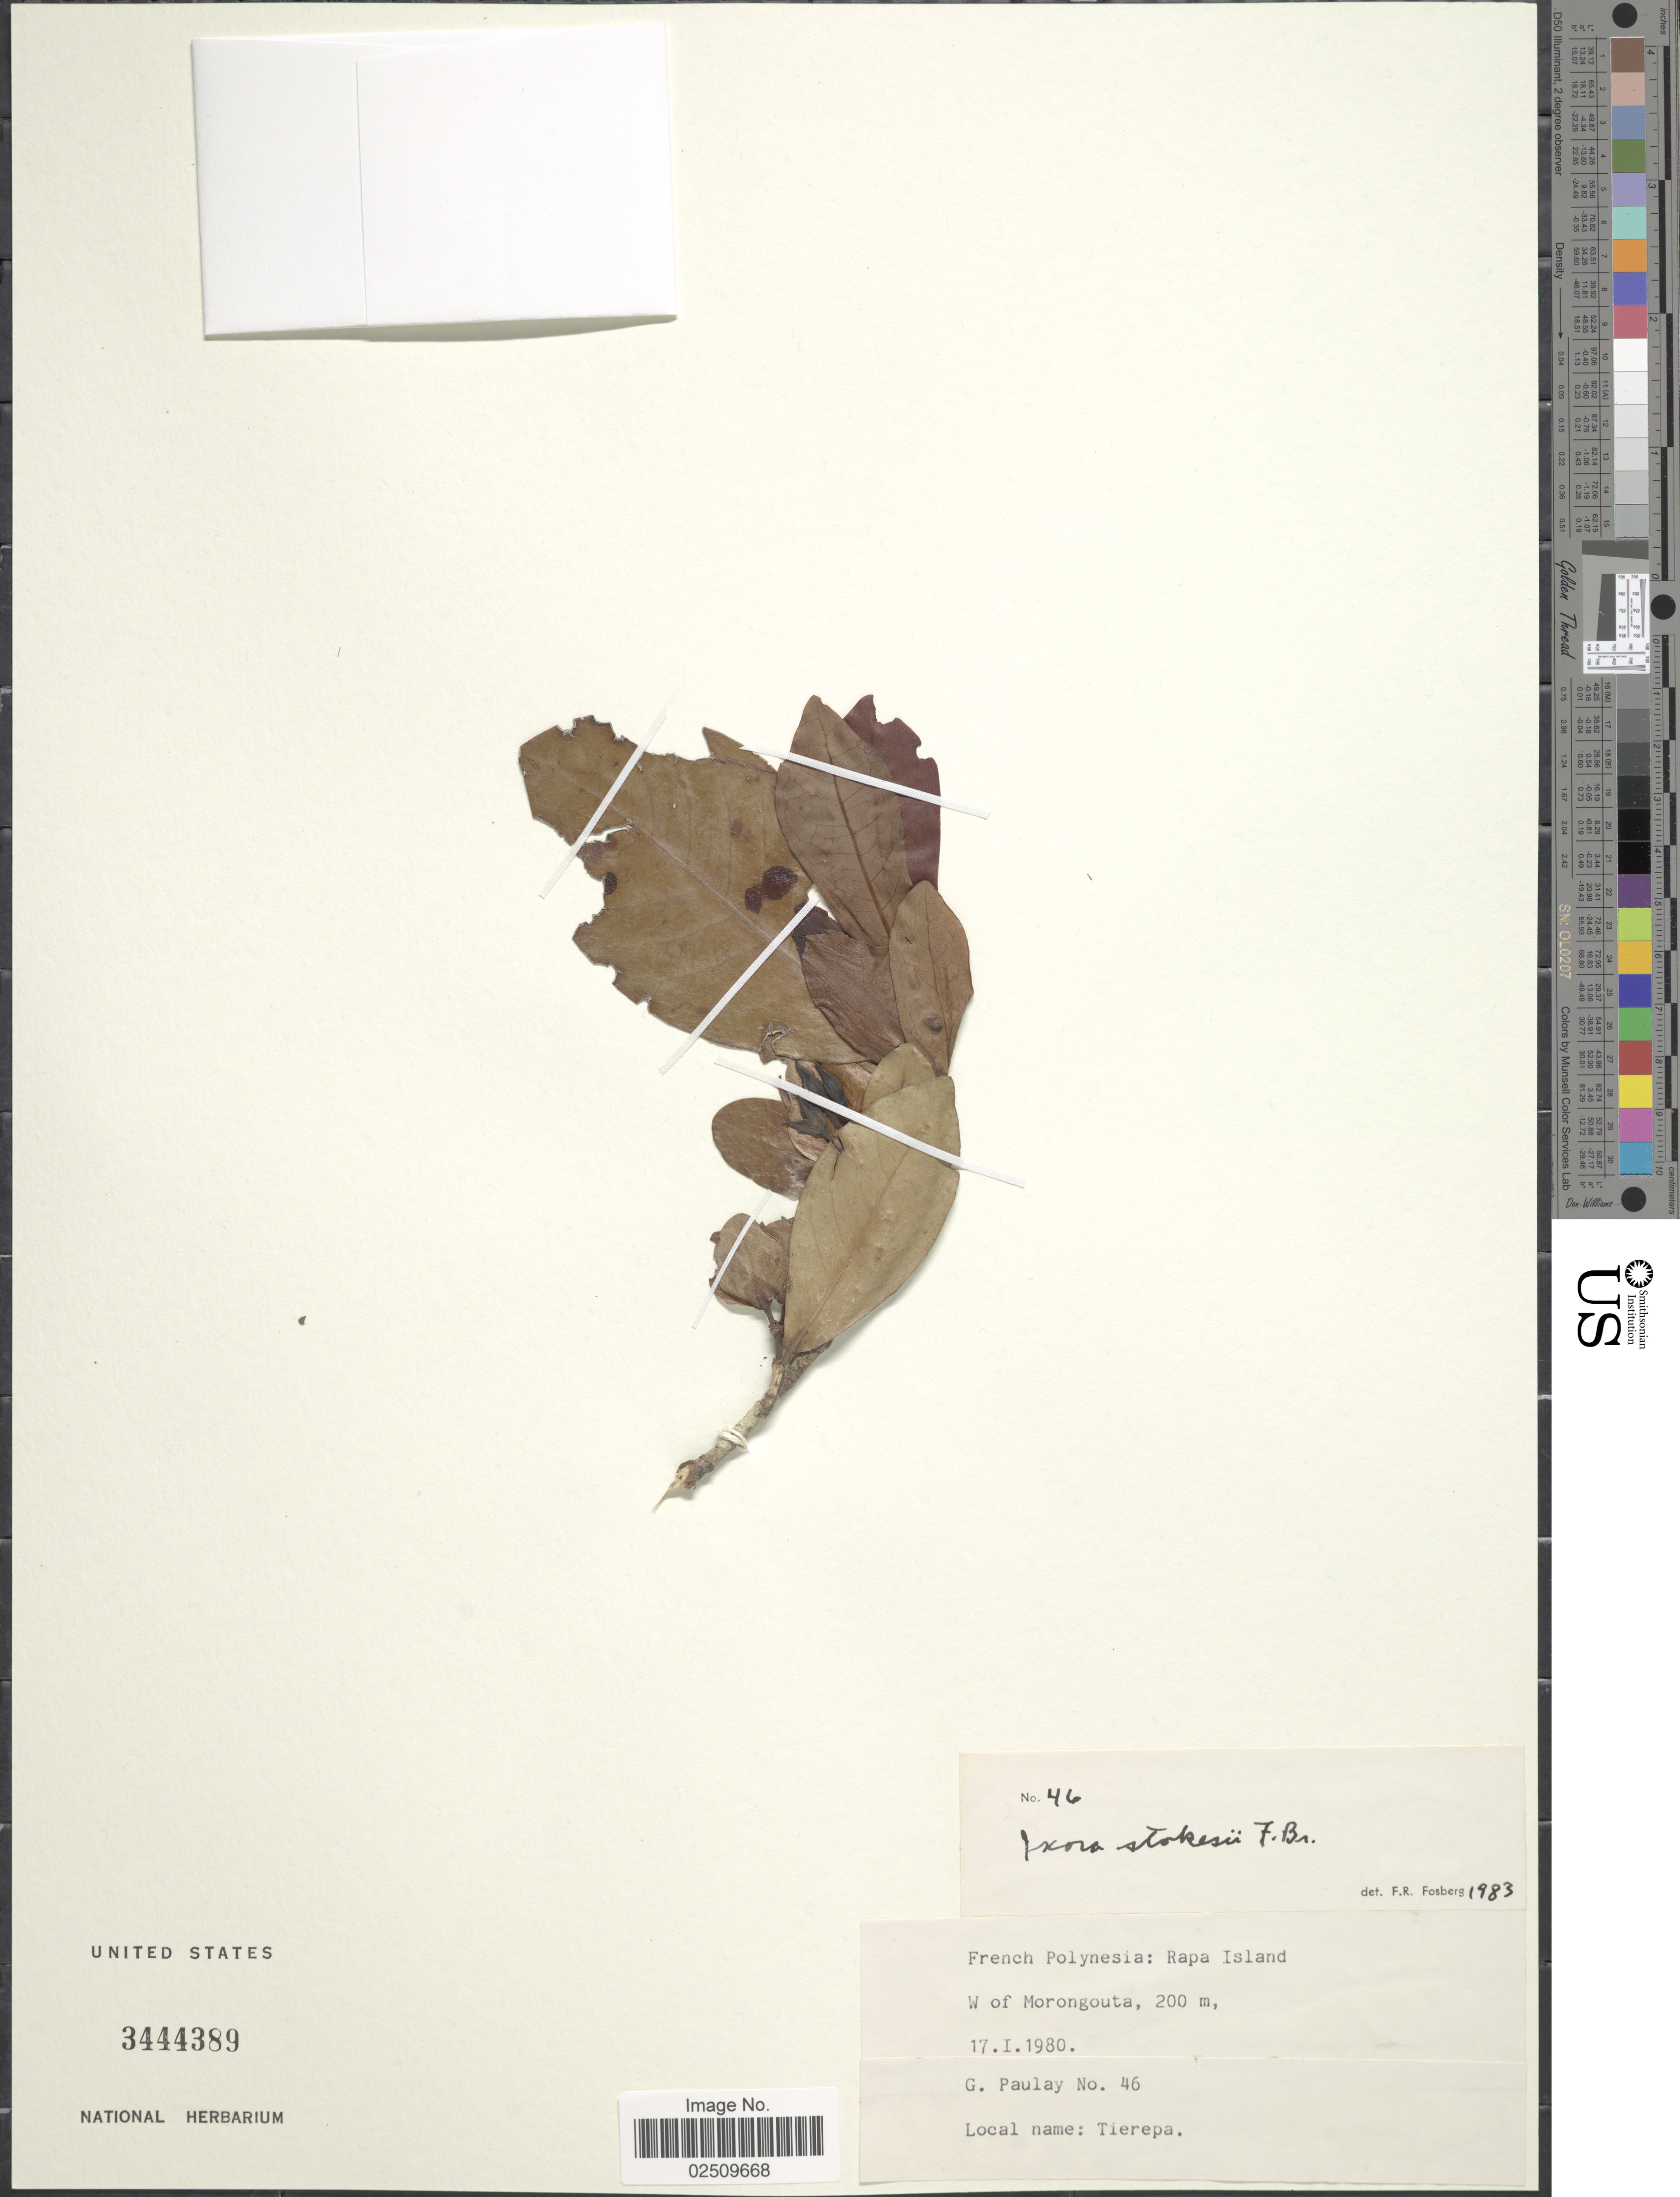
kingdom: Plantae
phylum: Tracheophyta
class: Magnoliopsida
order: Gentianales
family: Rubiaceae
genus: Ixora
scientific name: Ixora stokesii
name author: F. Br.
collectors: G. Paulay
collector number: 46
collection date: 1980-01-17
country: French Polynesia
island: Rapa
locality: Rapa Island, W of Morongouta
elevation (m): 200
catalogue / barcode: US 3444389